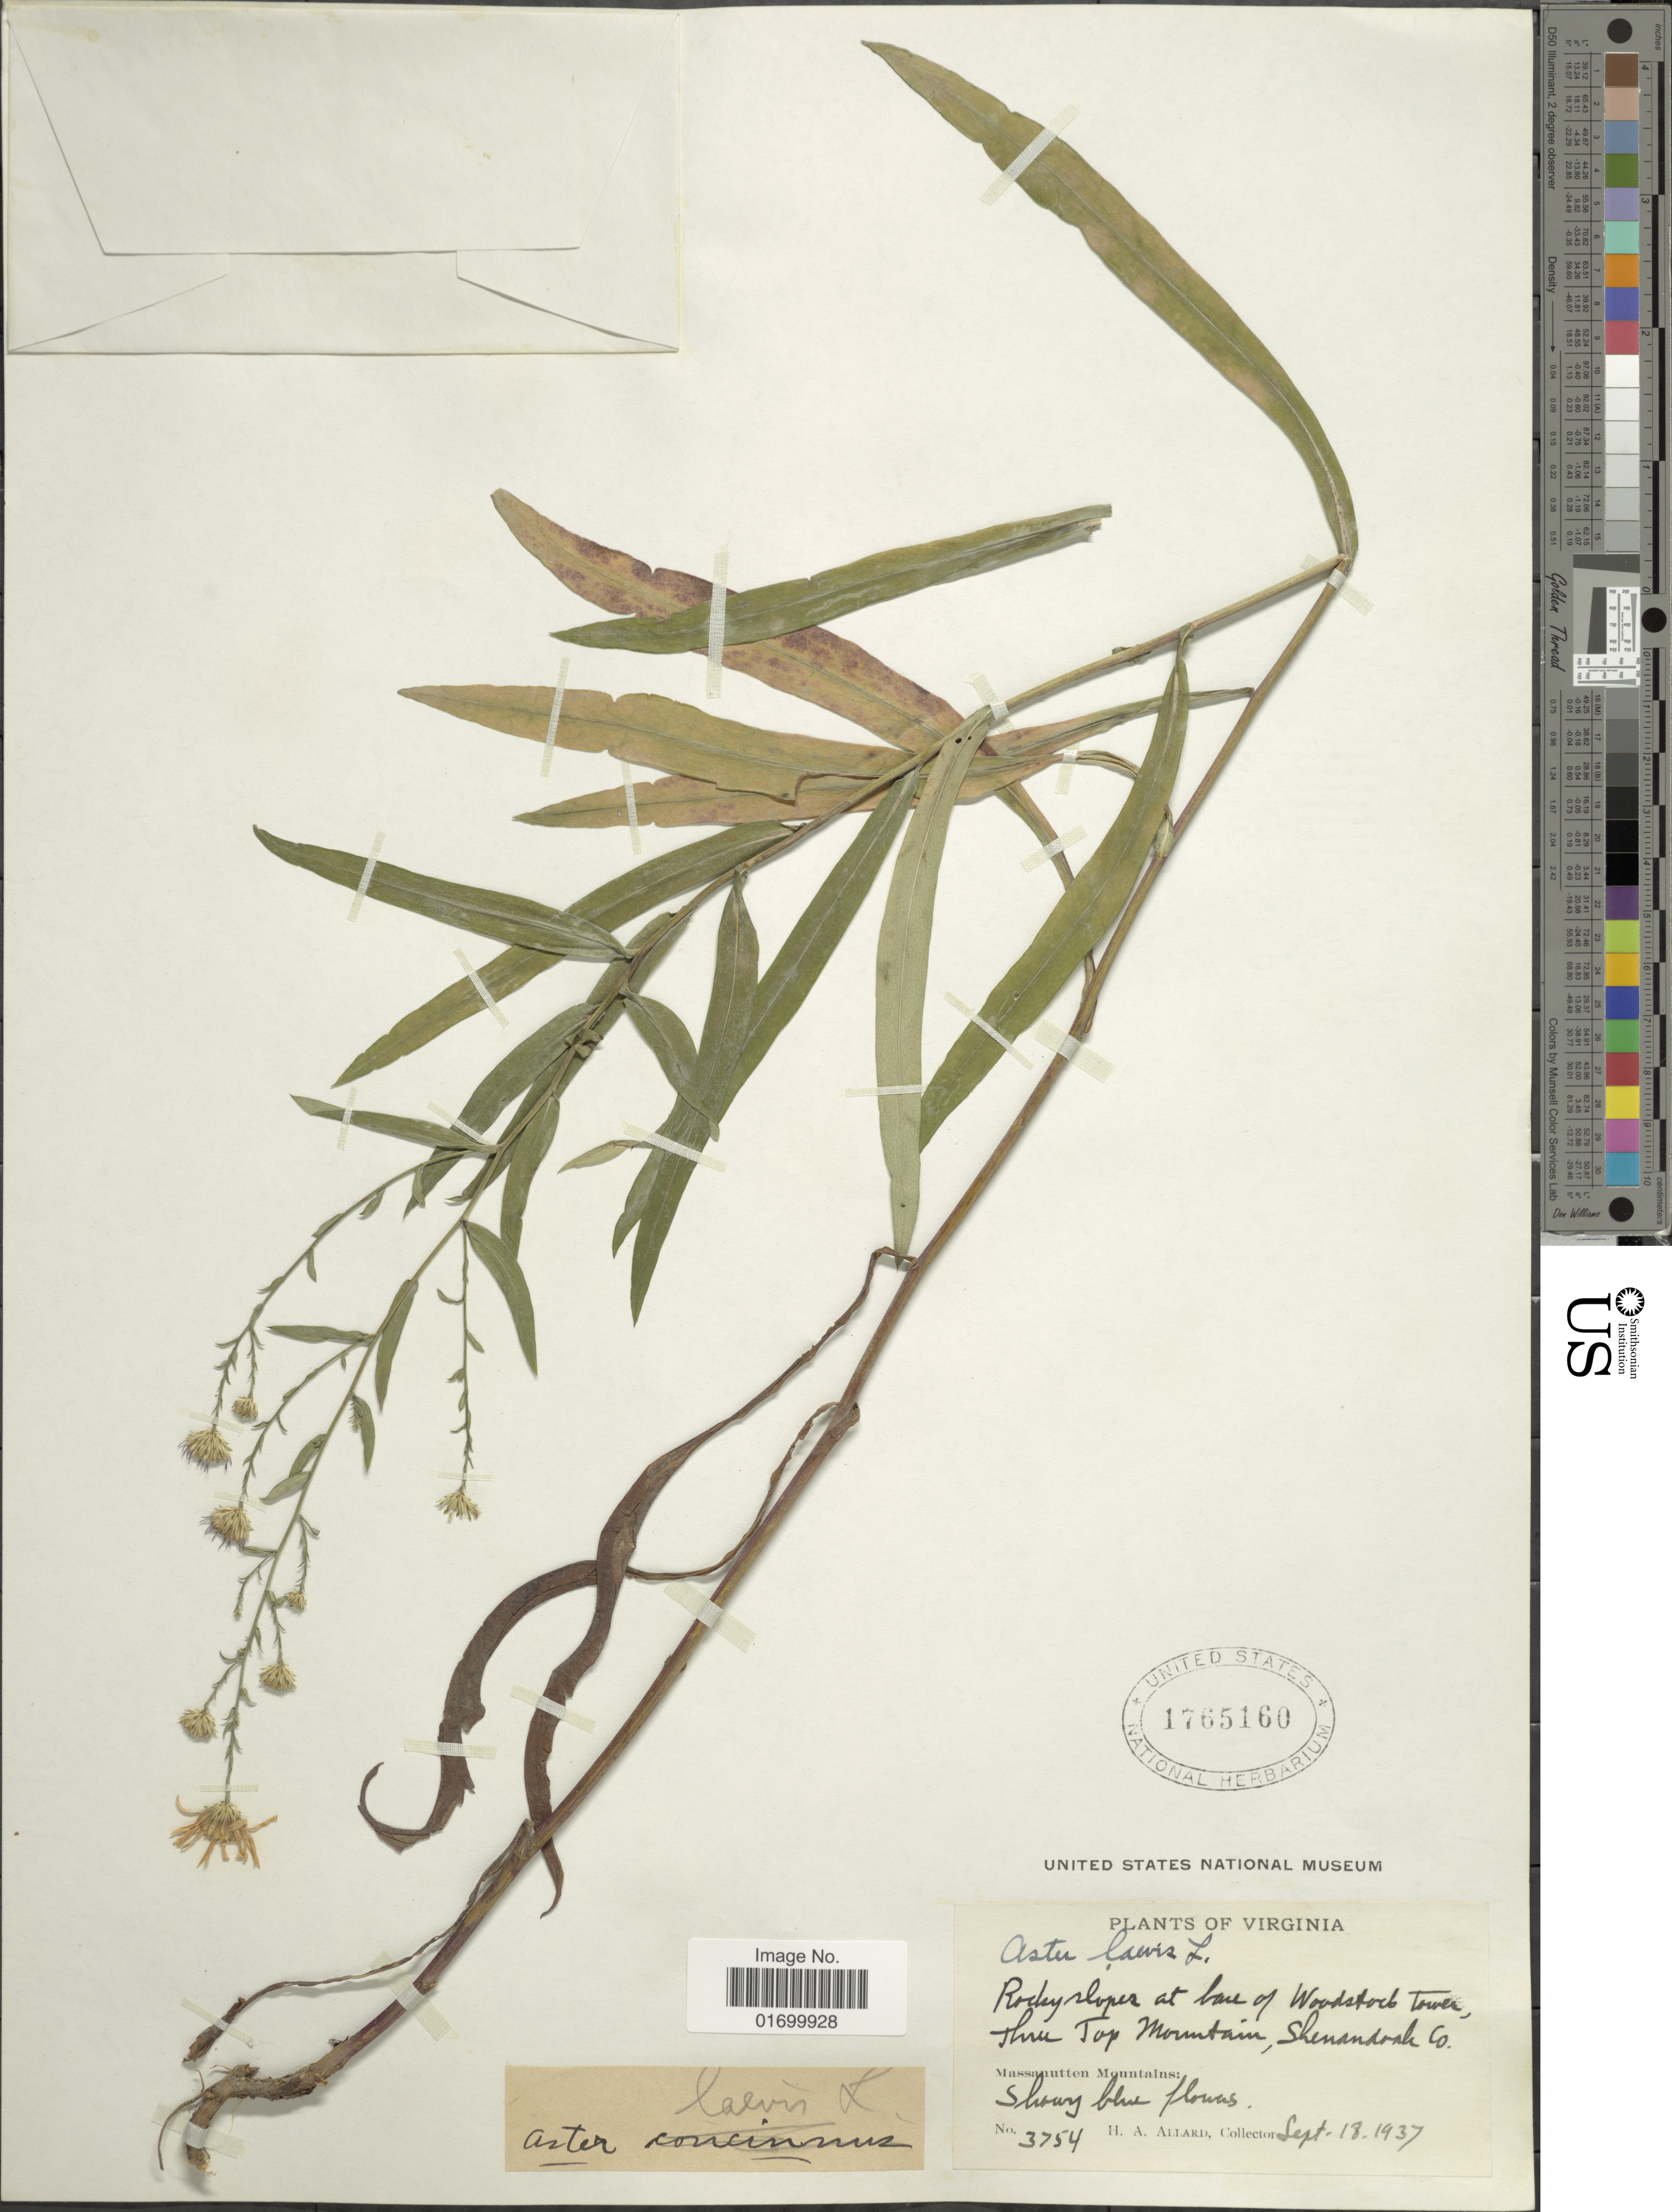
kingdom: Plantae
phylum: Tracheophyta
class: Magnoliopsida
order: Asterales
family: Asteraceae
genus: Symphyotrichum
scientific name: Symphyotrichum laeve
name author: (L.) Á. Löve & D. Löve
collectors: H. A. Allard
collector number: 3754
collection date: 1937-09-18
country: United States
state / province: Virginia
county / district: Shenandoah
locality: Rocky slopes at base of Woodstock Tower, Three Top Mountain, Shenandoah Co., Massanutten Mountains.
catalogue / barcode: US 1765160